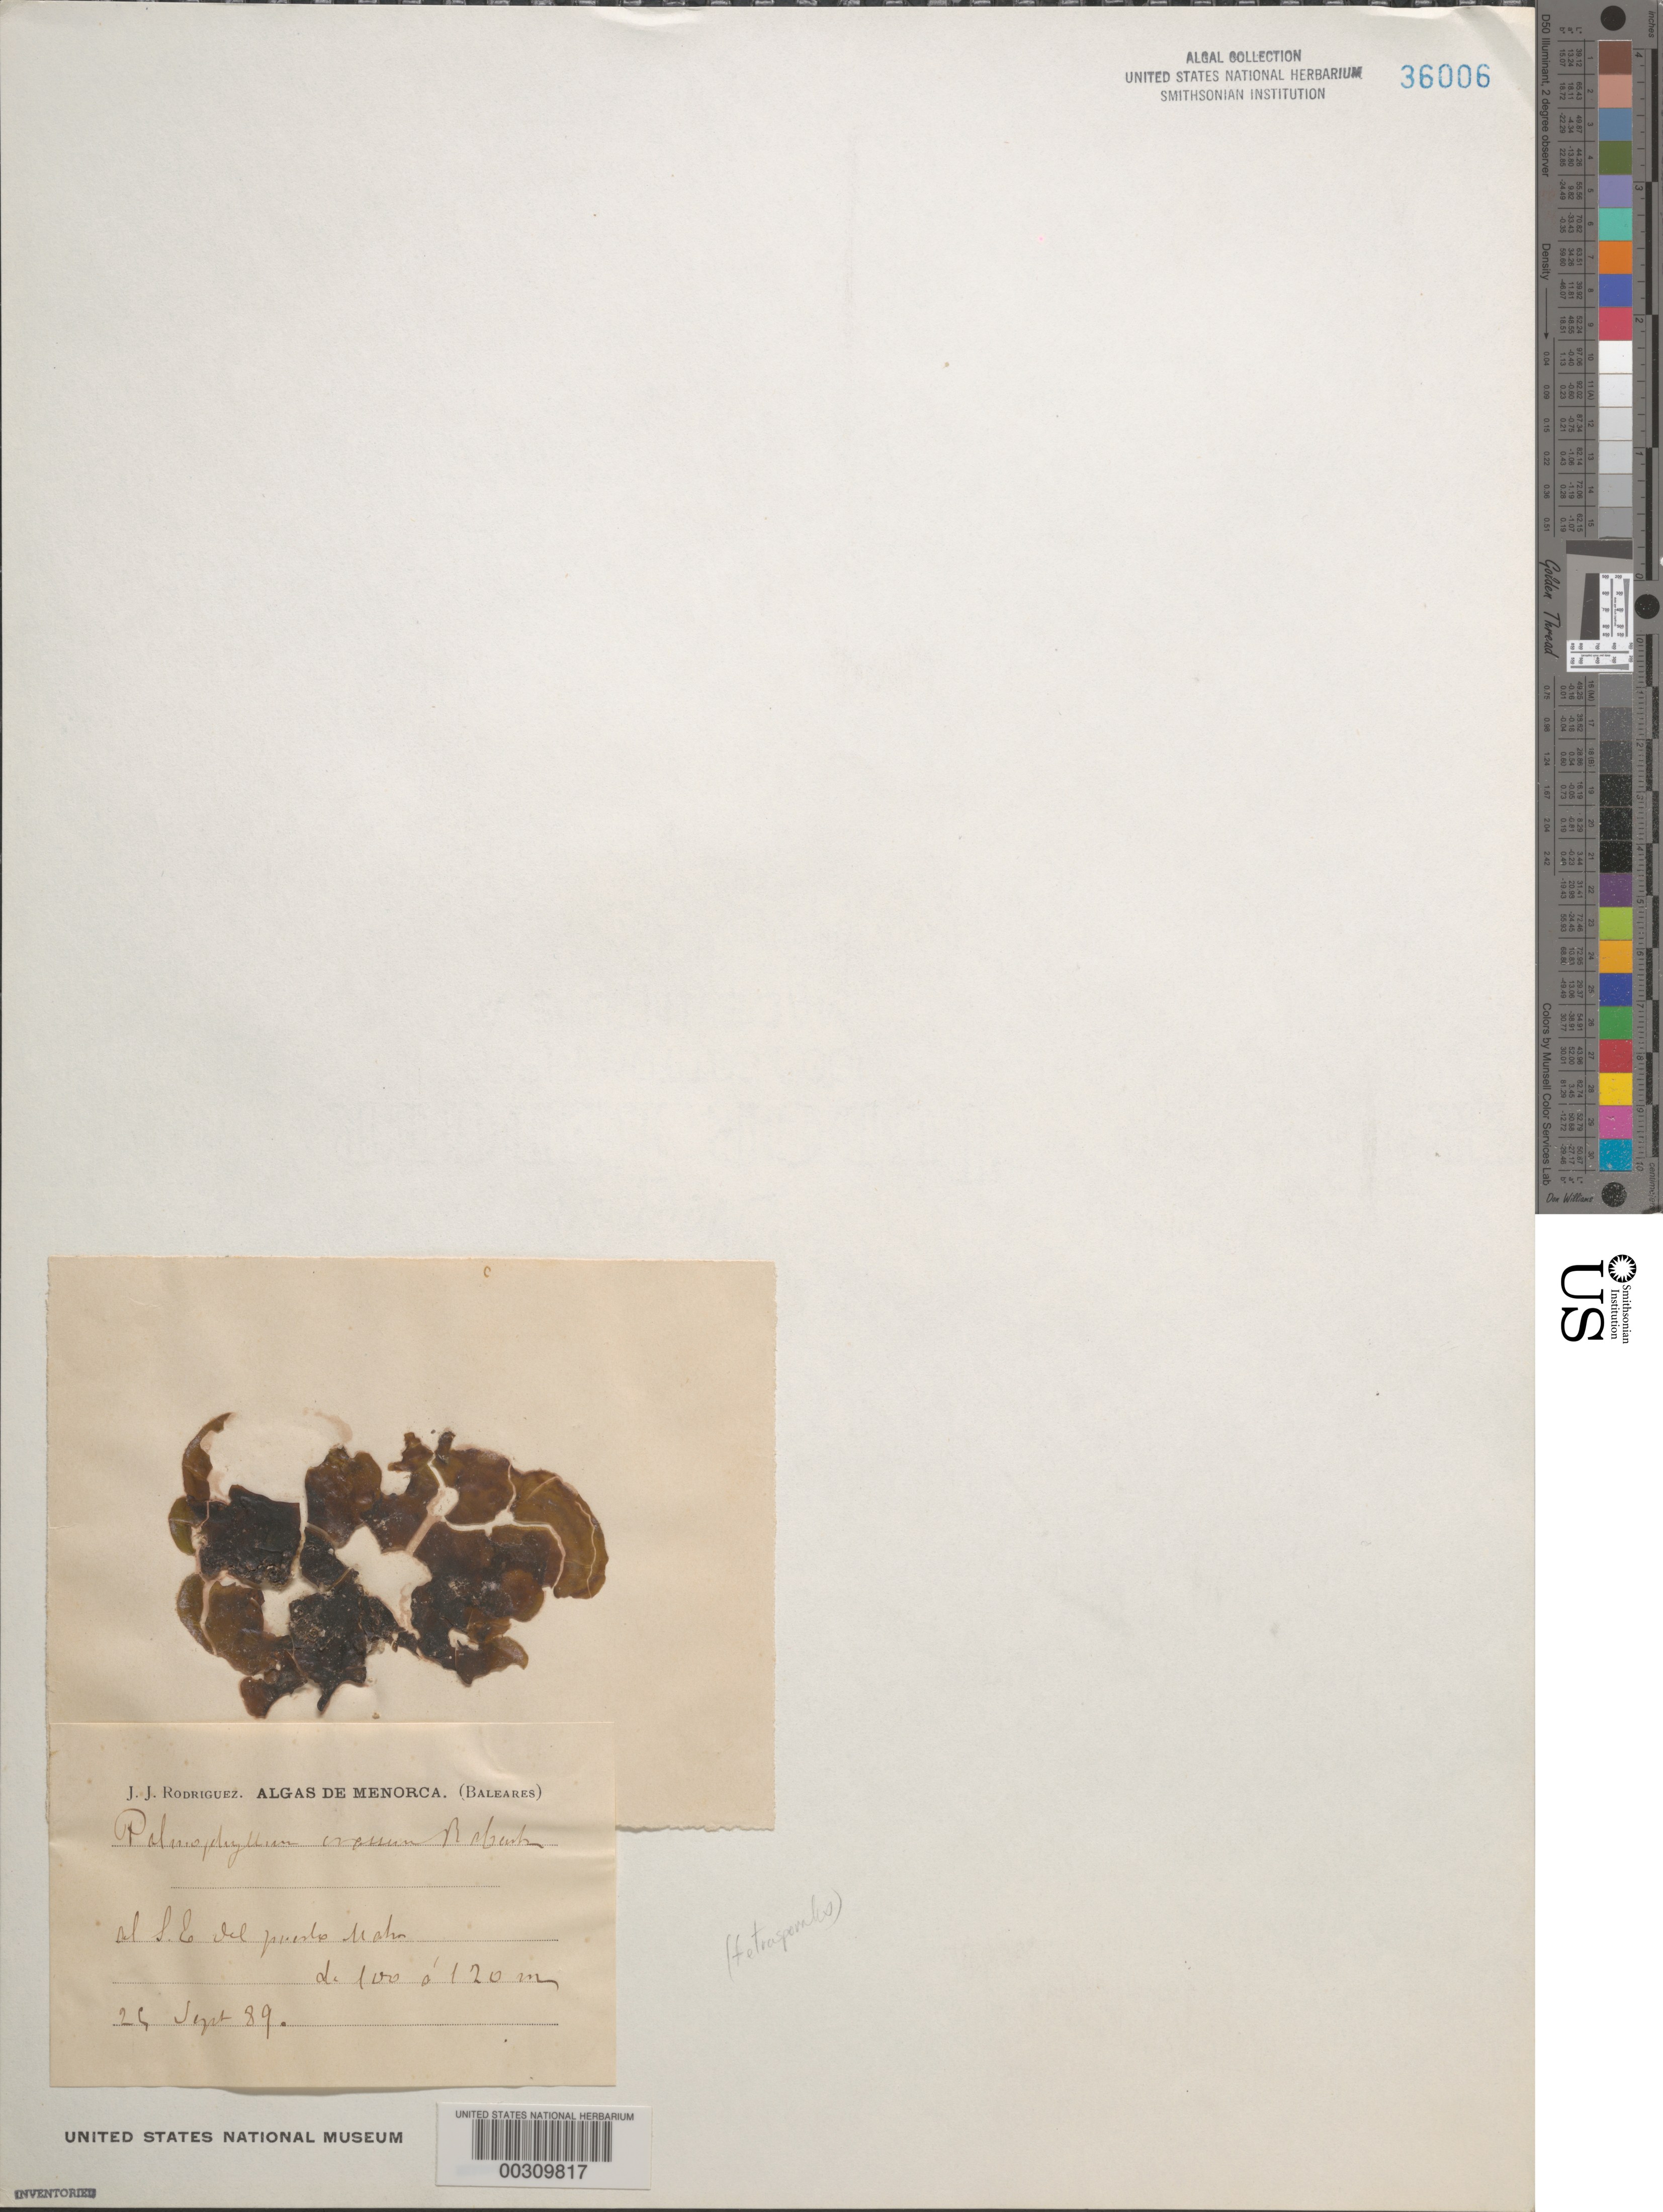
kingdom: Plantae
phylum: Chlorophyta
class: Palmophyllophyceae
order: Palmophyllales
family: Palmophyllaceae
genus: Palmophyllum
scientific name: Palmophyllum crassum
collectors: J. Rodriguez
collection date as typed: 26 Sep 1889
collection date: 1889-09-26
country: Spain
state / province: Islas Baleares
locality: Minorca (menorca), islas baleares, southeast of punta mahr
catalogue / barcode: US 36006